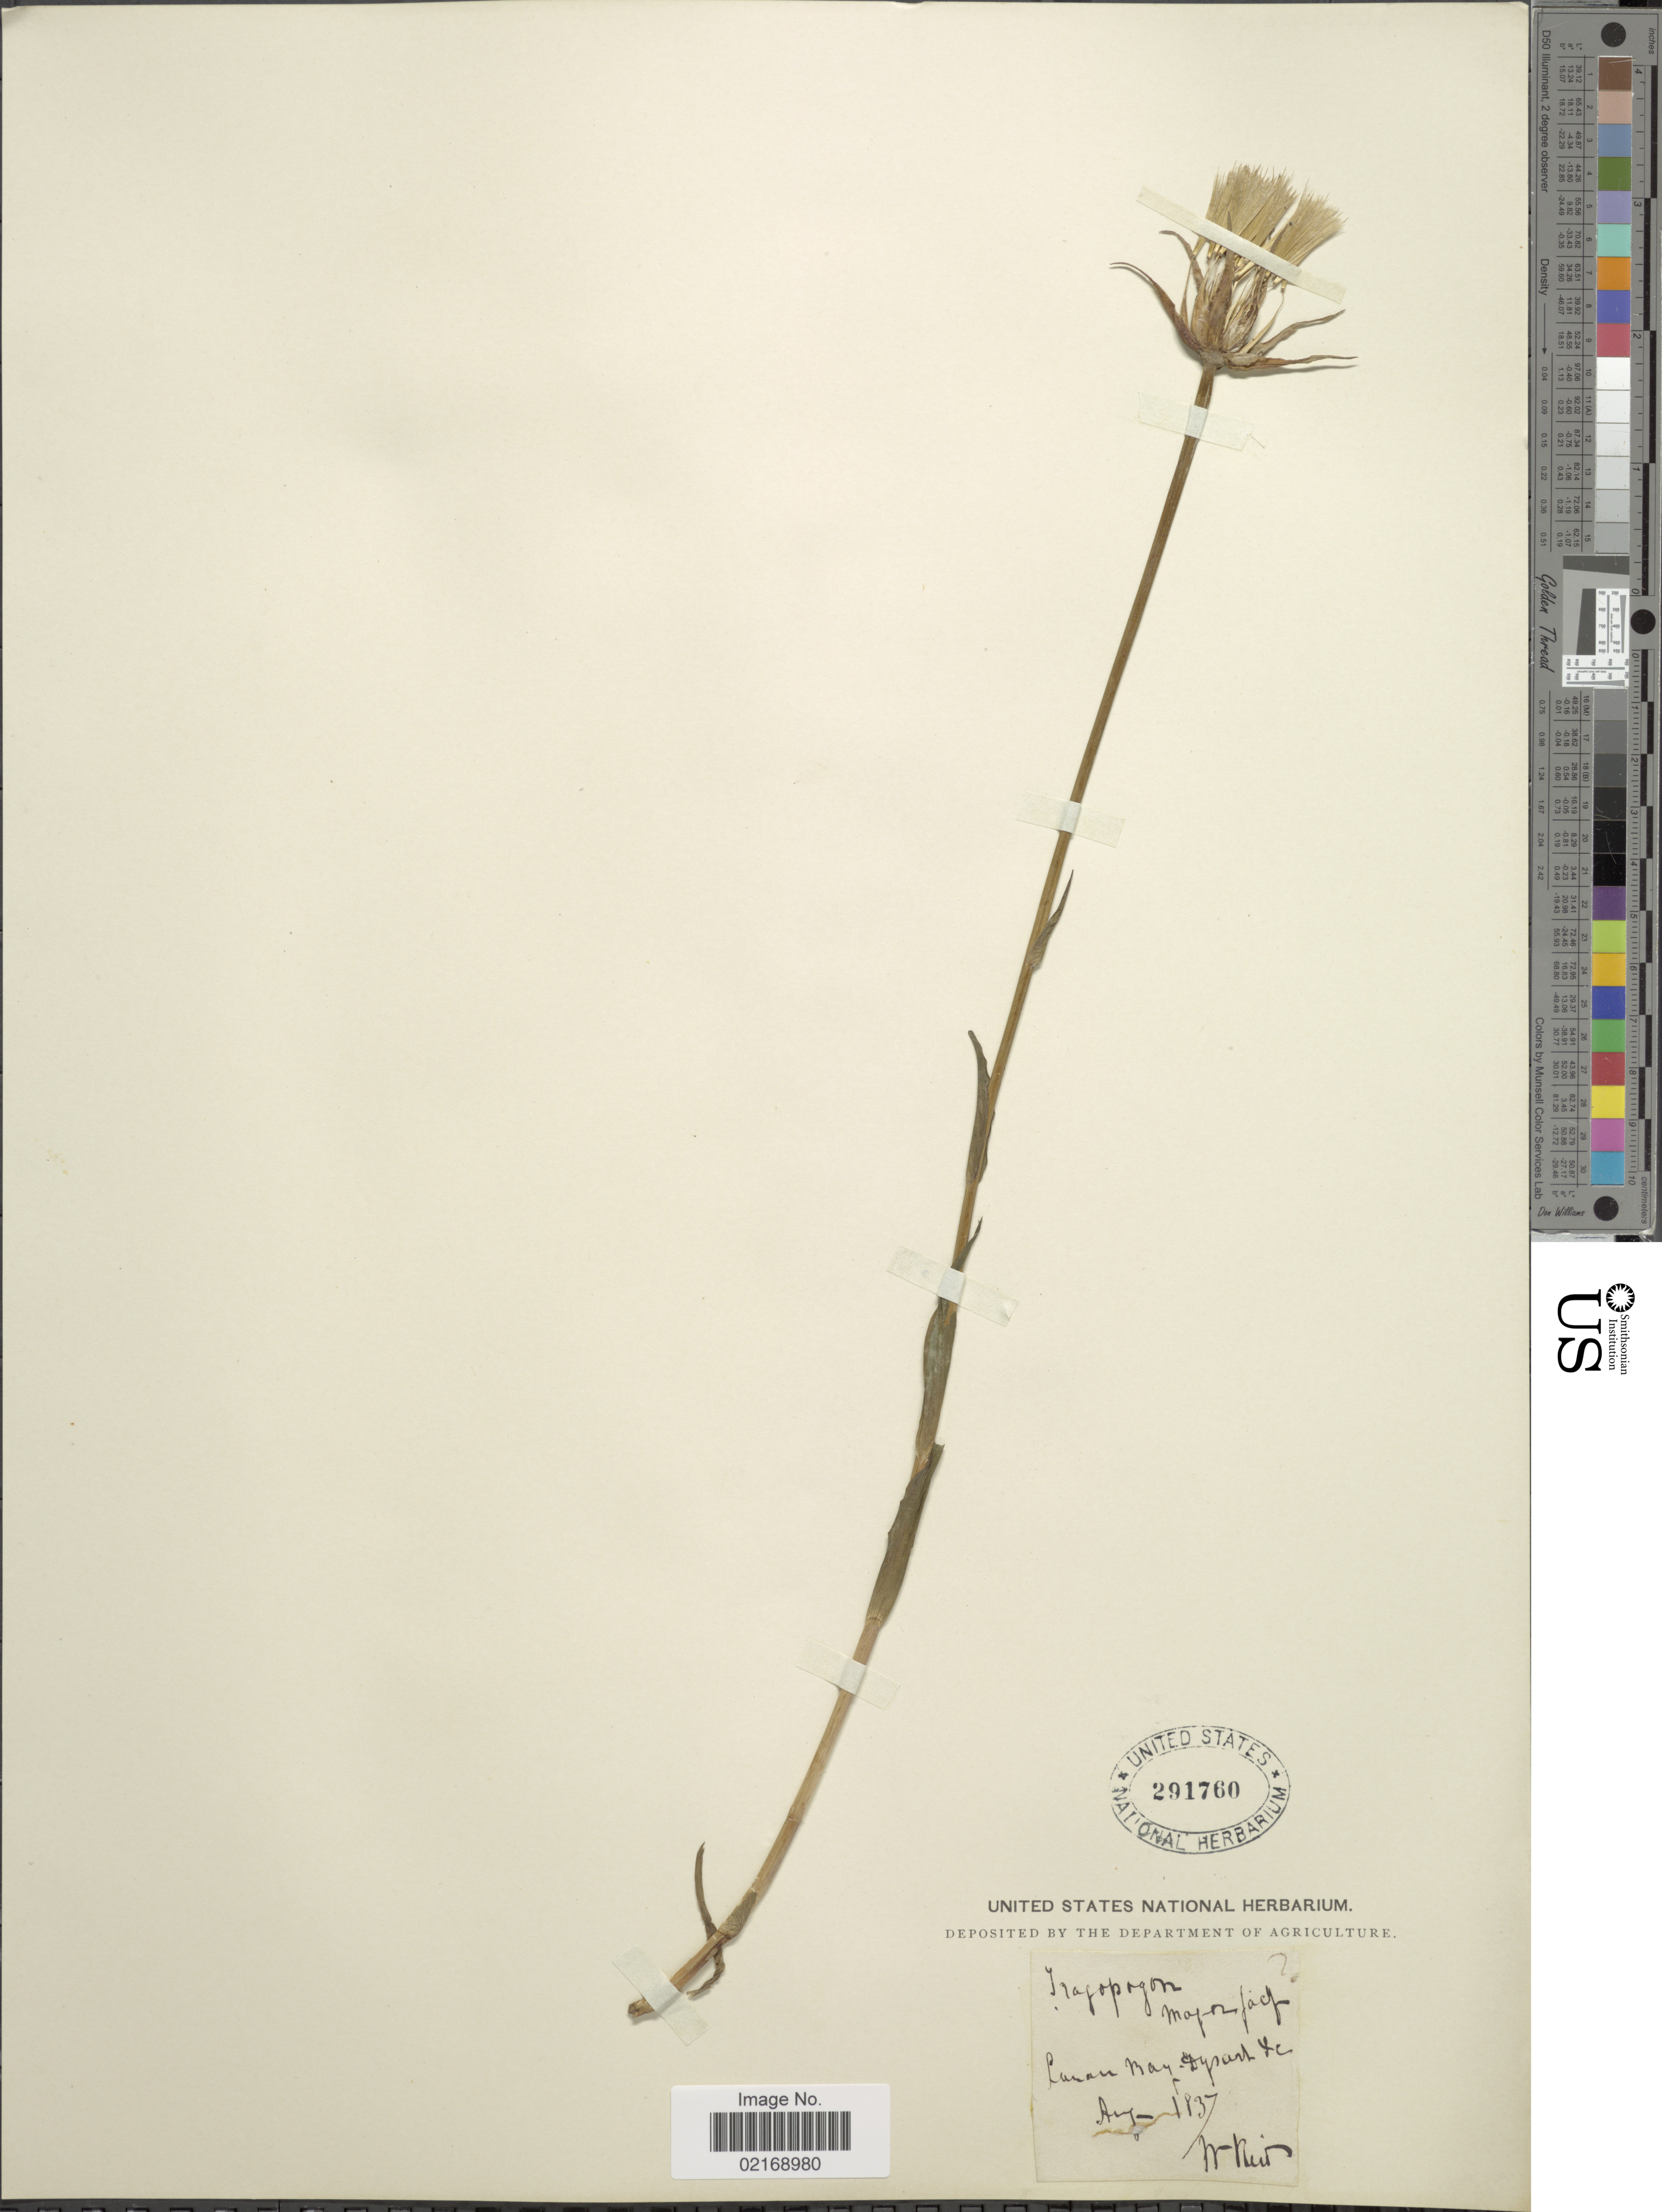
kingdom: Plantae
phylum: Tracheophyta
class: Magnoliopsida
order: Asterales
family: Asteraceae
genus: Tragopogon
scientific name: Tragopogon dubius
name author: Scop.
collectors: N. Reid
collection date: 1837-08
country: United Kingdom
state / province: Scotland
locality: Lunan Bay. (Neather) Dyspart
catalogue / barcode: US 291760